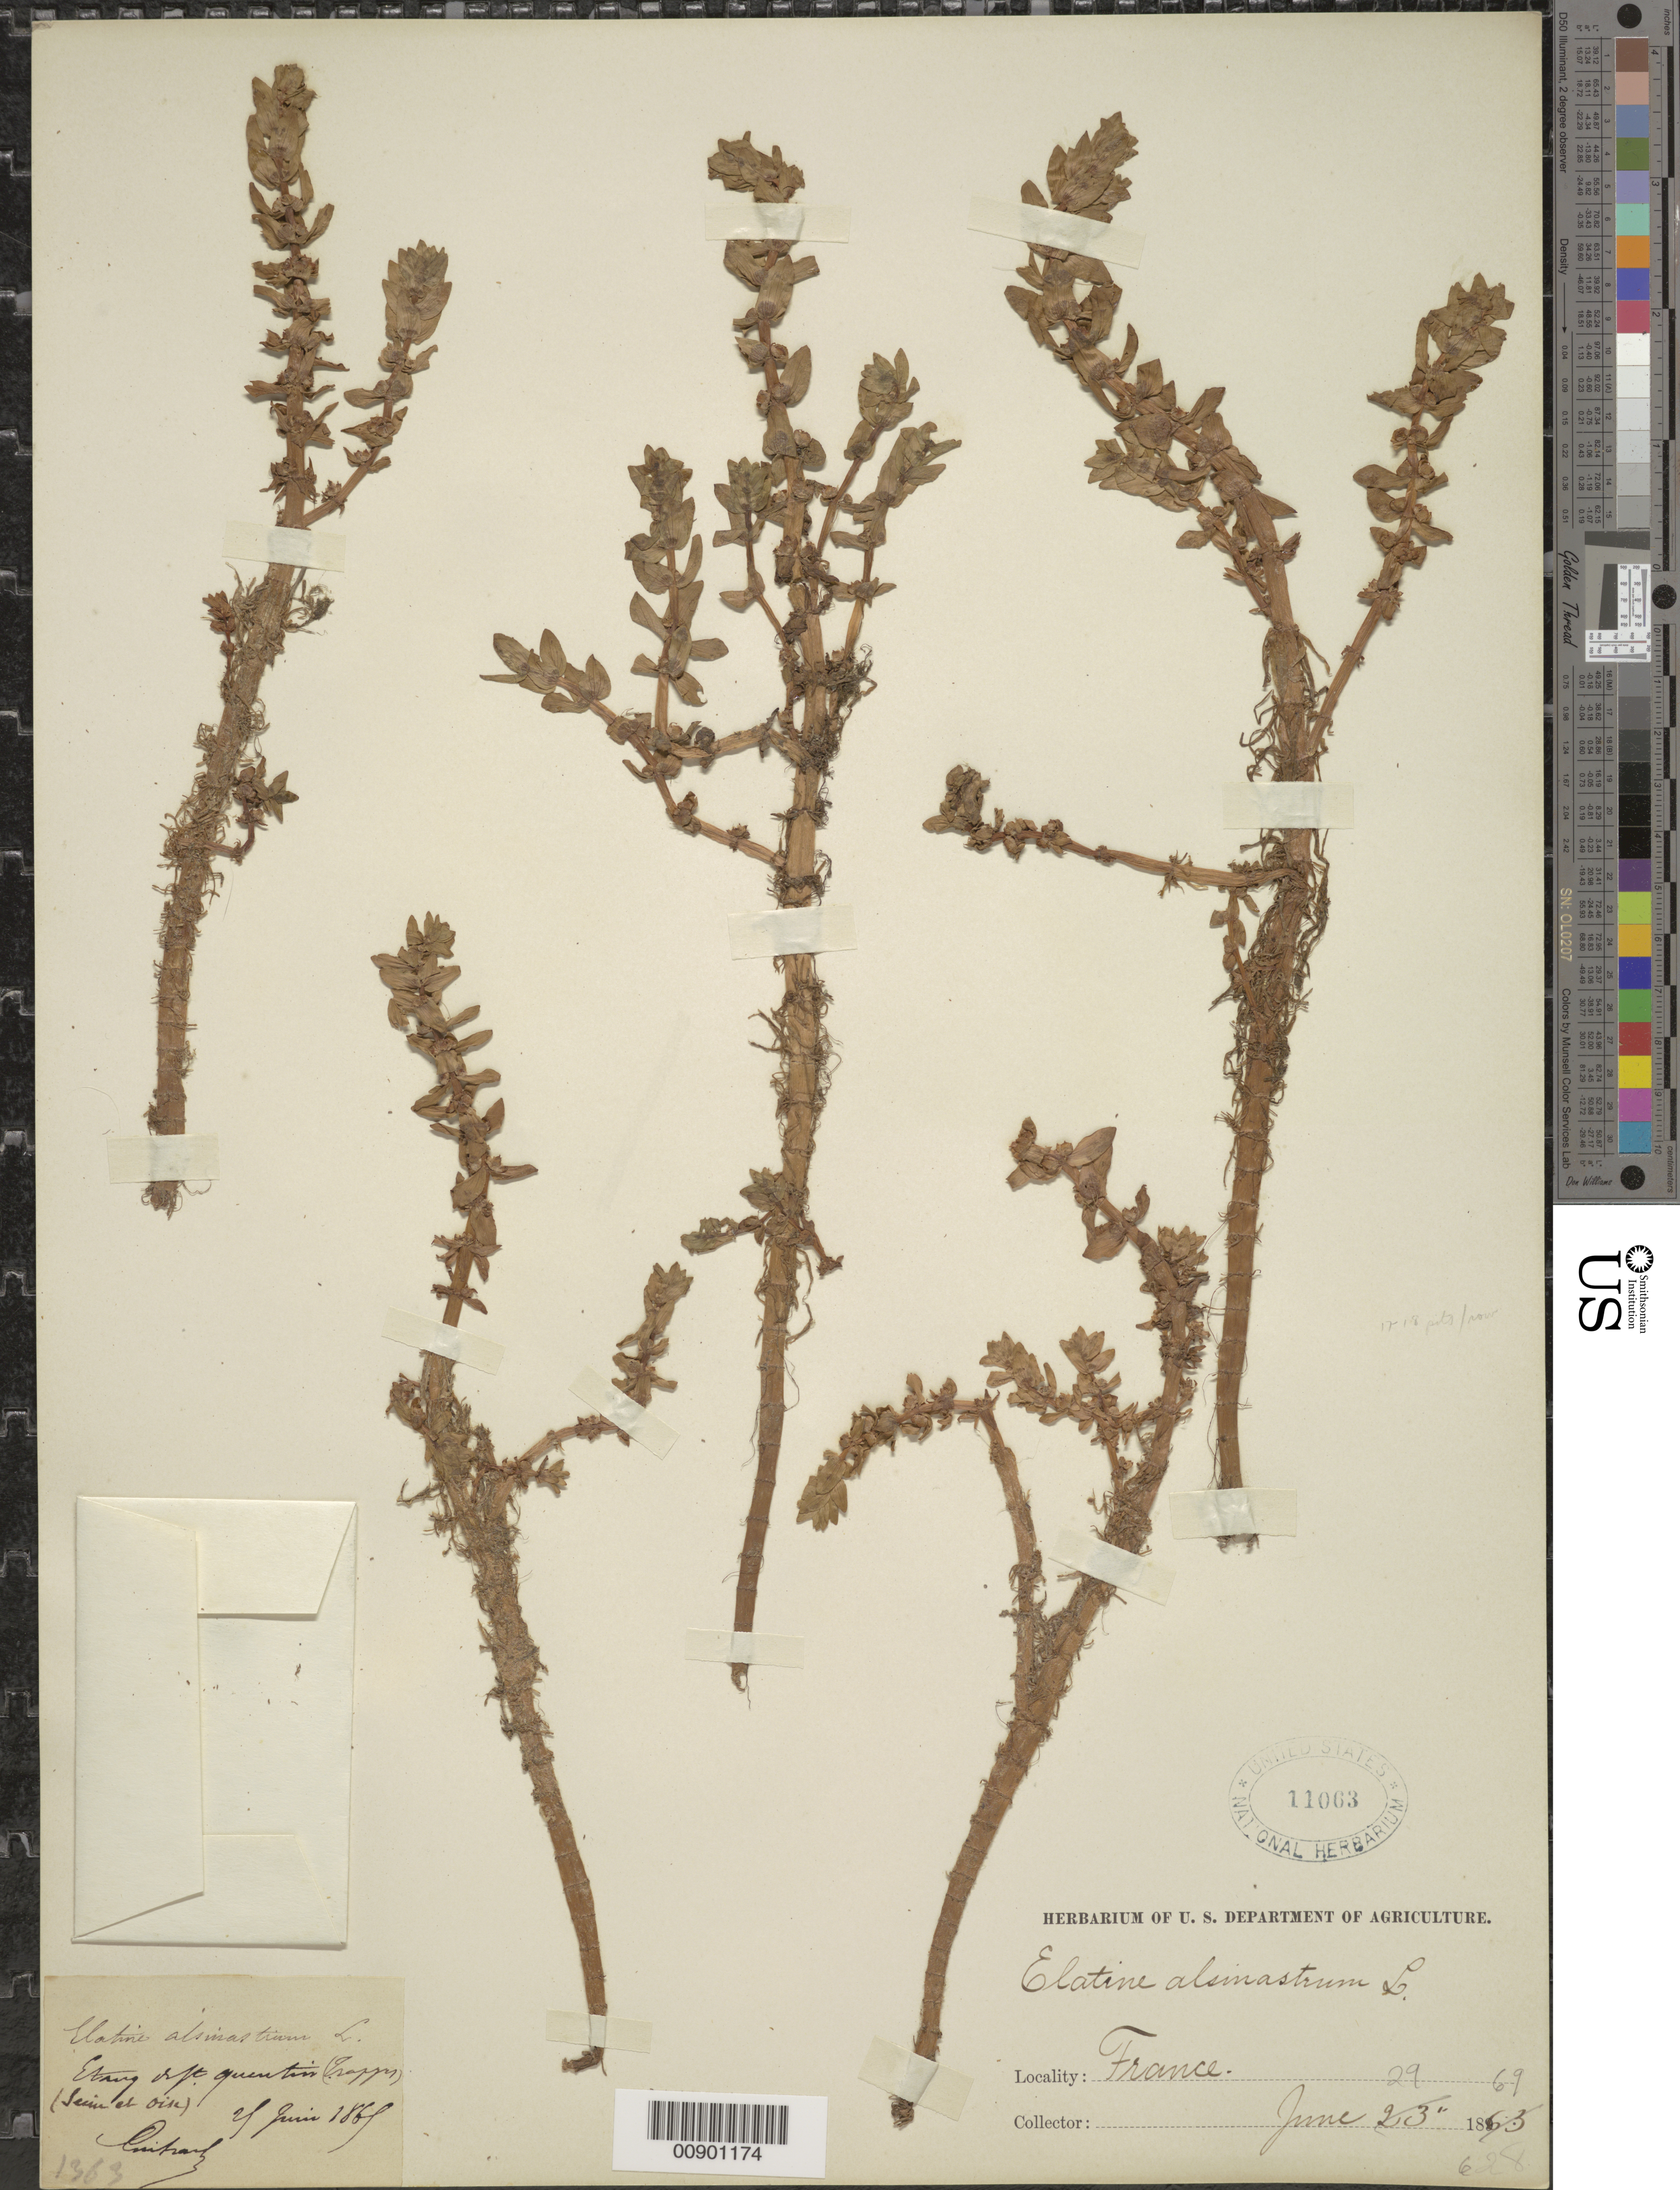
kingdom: Plantae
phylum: Tracheophyta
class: Magnoliopsida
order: Malpighiales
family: Elatinaceae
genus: Elatine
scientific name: Elatine alsinastrum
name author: L.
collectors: P. Guichard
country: France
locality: Etang de Saint Quentin, Seine et Oise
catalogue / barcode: US 11063